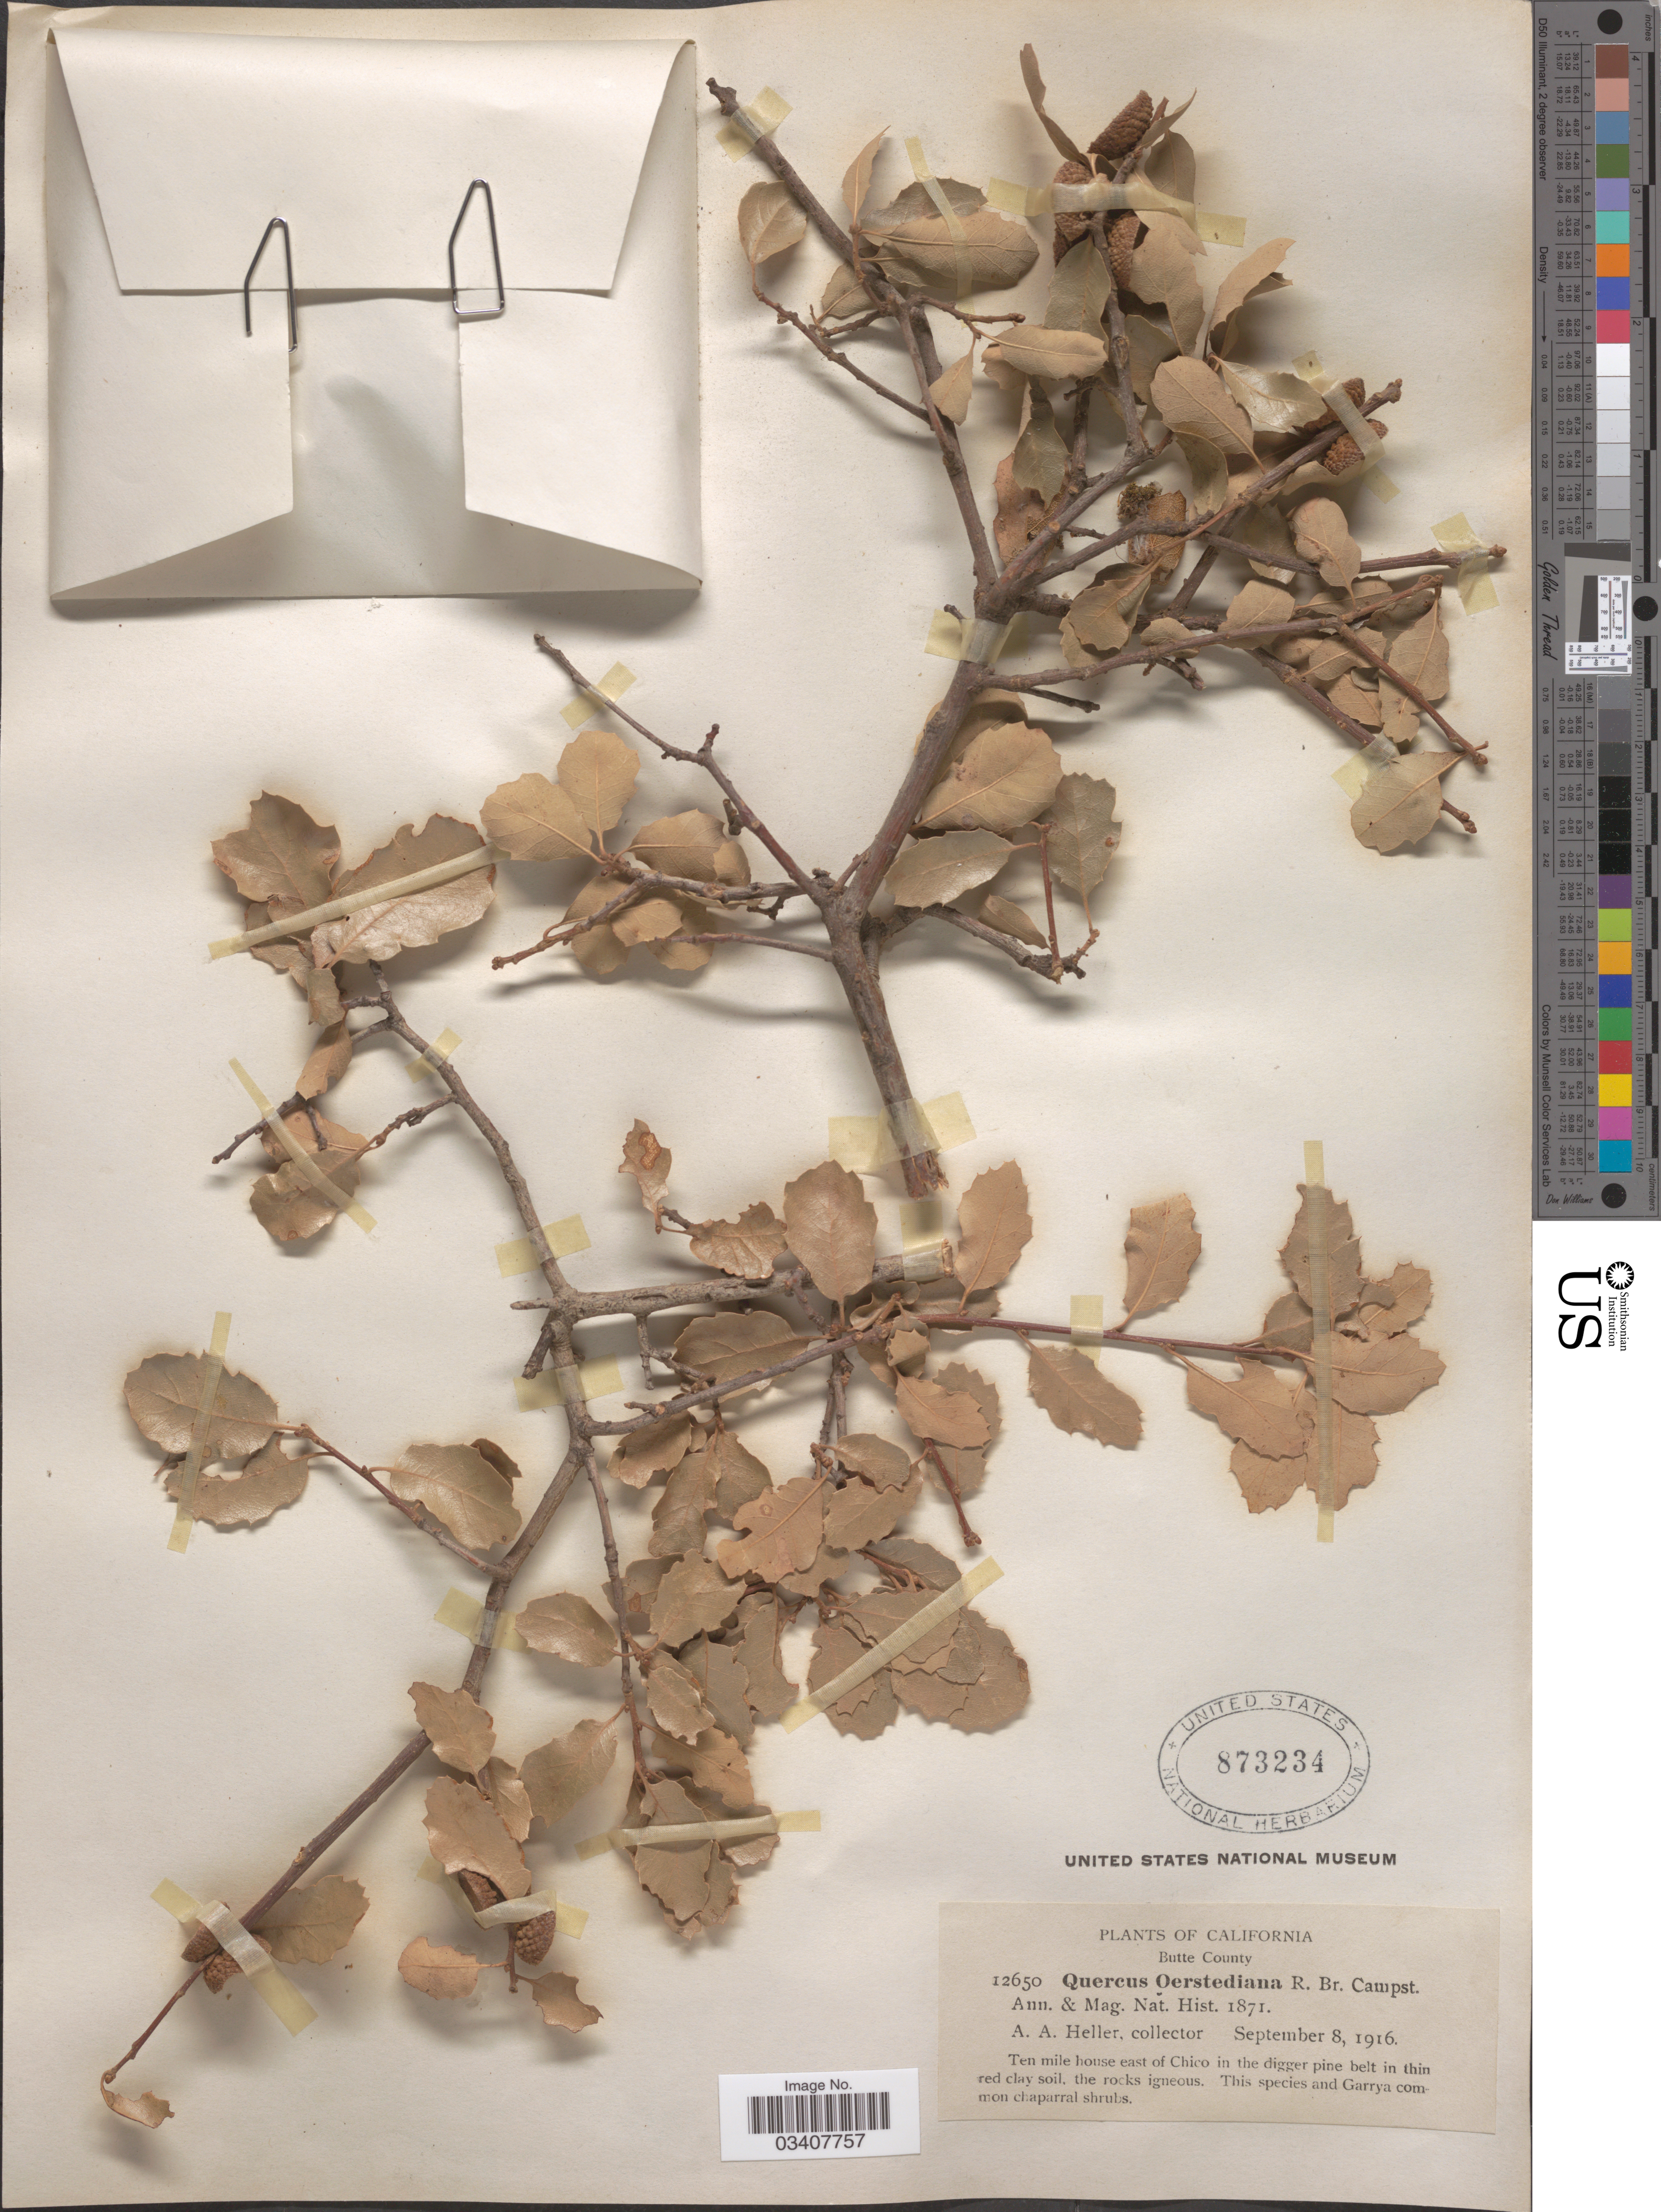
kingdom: Plantae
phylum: Tracheophyta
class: Magnoliopsida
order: Fagales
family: Fagaceae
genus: Quercus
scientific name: Quercus oerstediana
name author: R. Br.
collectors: A. A. Heller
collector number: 12650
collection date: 1916-09-08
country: United States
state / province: California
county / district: Butte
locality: Butte County. Ten mile house east of Chico in the digger pine belt in thin red clay soil, the rock igneous.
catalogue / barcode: US 873234